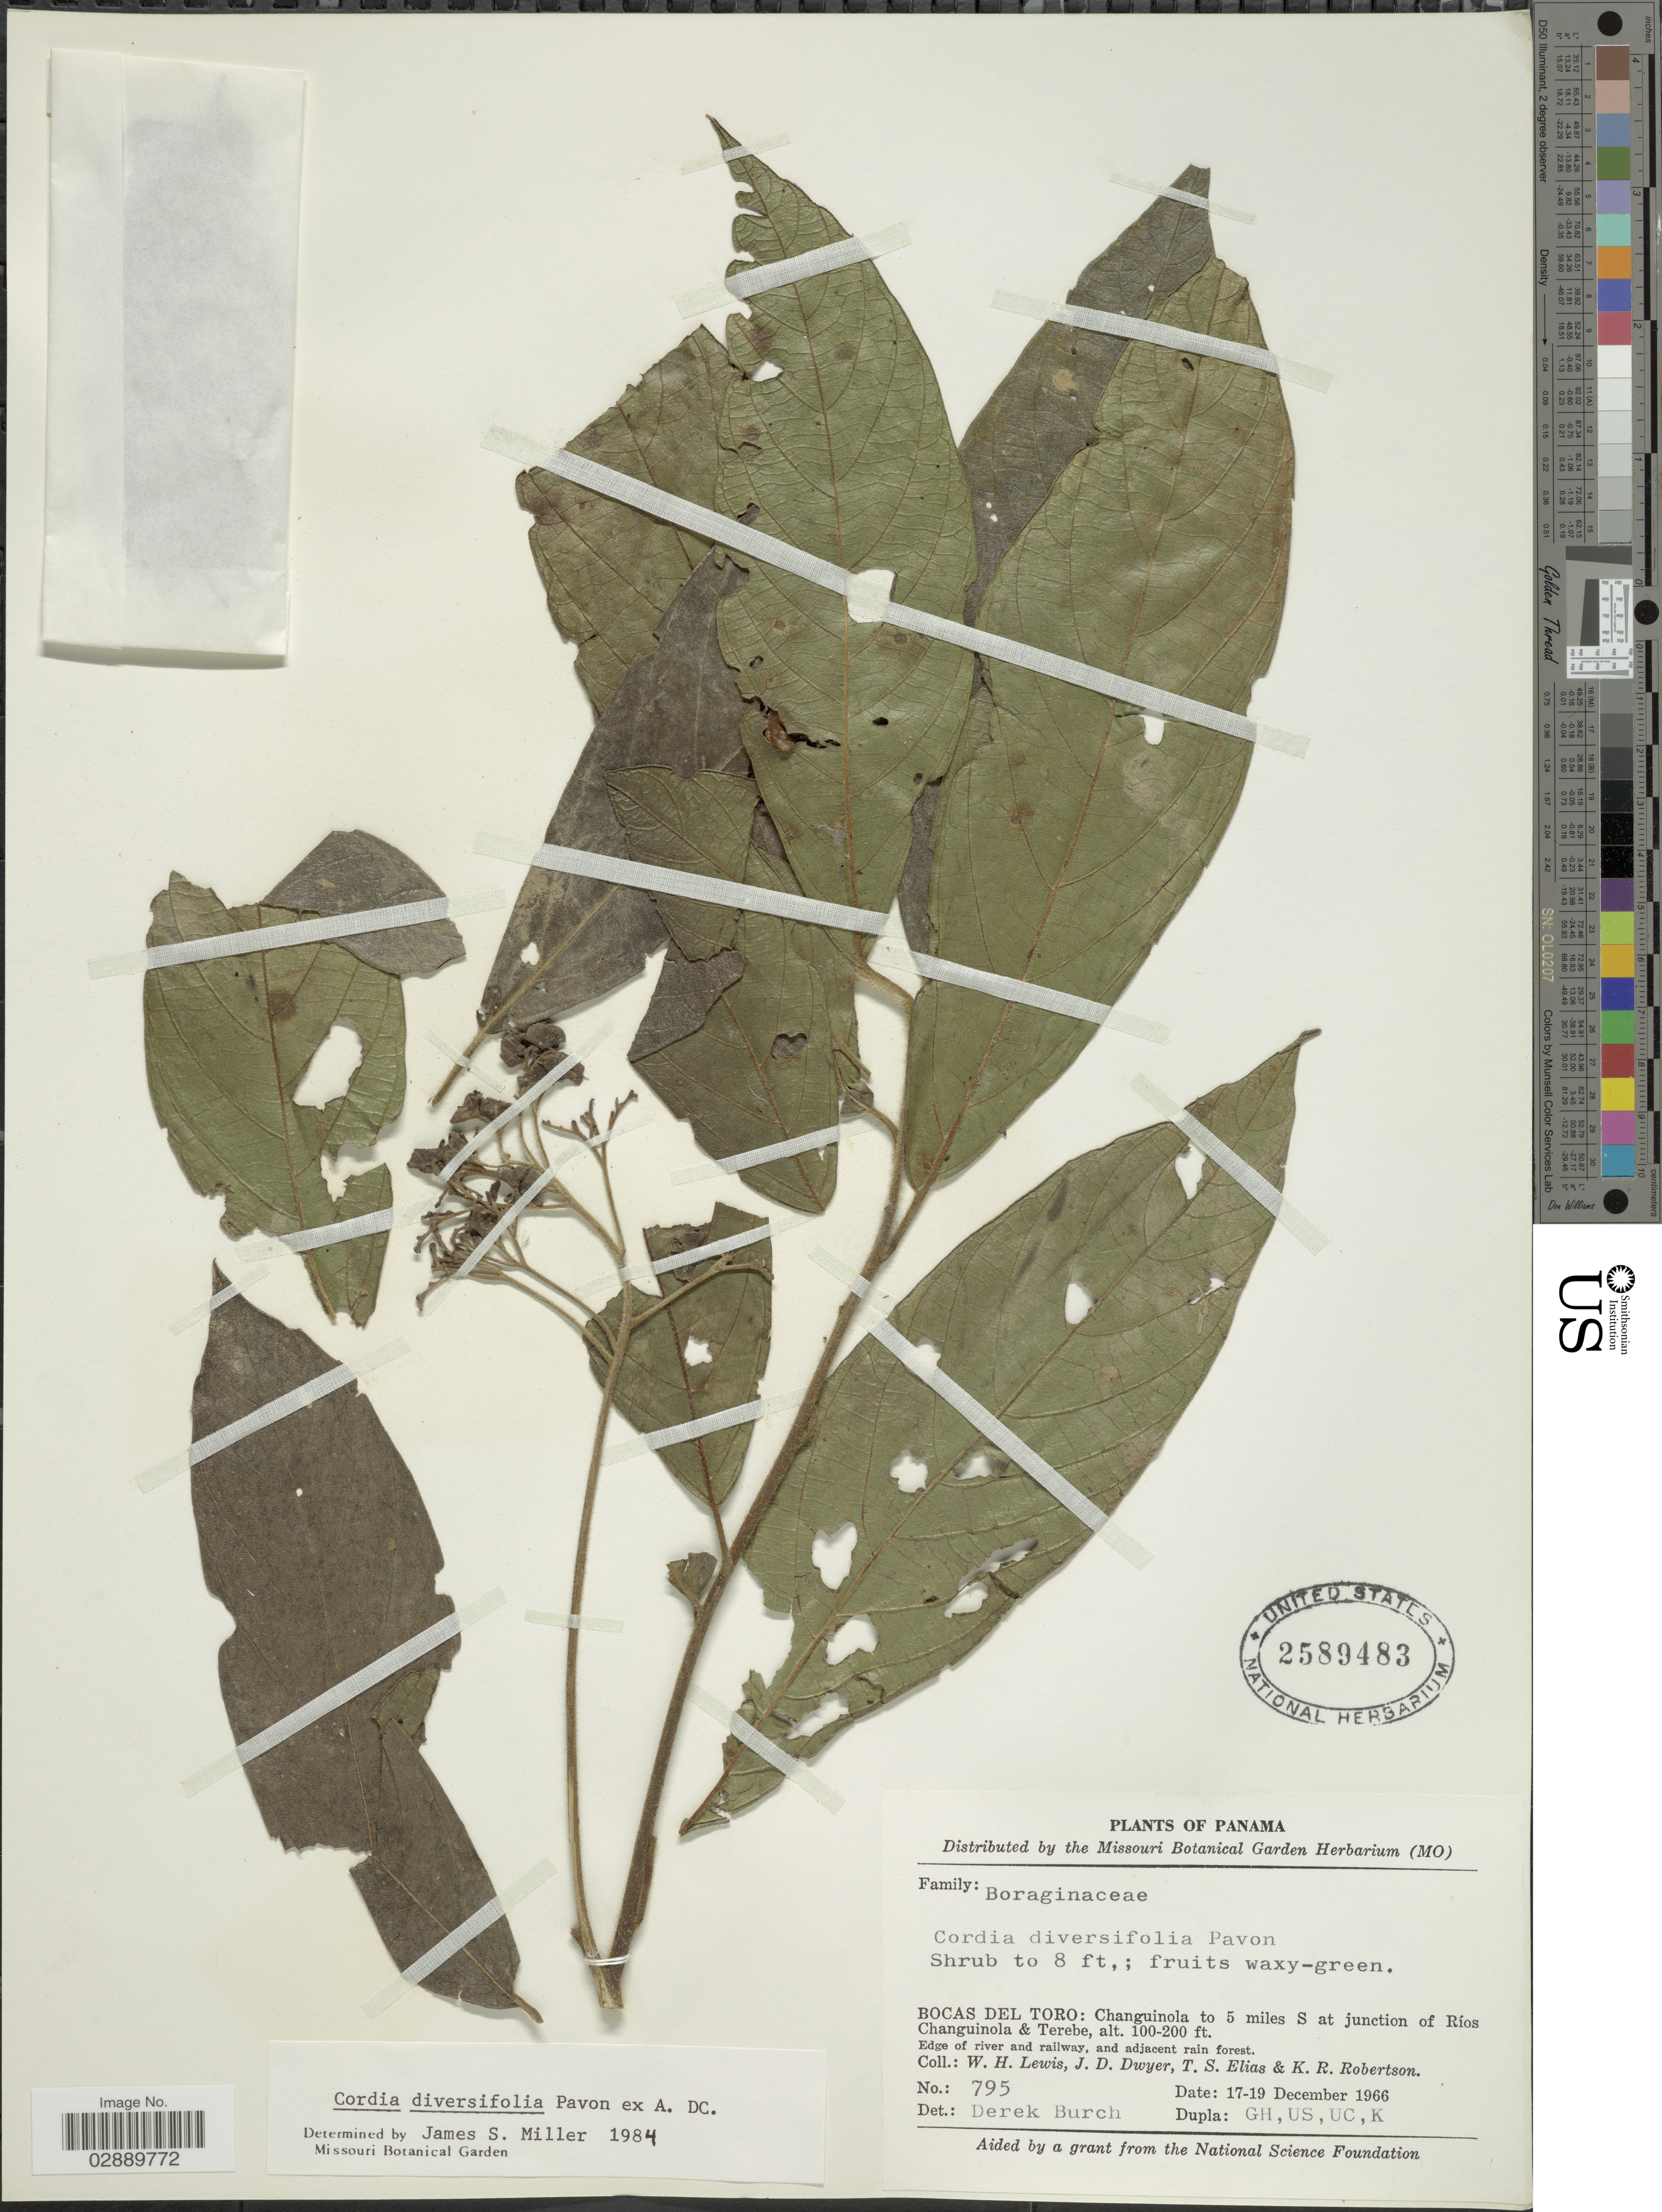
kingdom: Plantae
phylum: Tracheophyta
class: Magnoliopsida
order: Boraginales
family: Cordiaceae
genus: Cordia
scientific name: Cordia diversifolia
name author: Pav. ex DC.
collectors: W. H. Lewis, J. D. Dwyer, T. S. Elias & K. Robertson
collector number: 795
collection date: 1966-12-17/1966-12-19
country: Panama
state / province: Bocas del Toro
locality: Changuinola to 5 miles S at junction of Ríos Changuinola & Terebe.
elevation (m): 30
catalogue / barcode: US 2589483